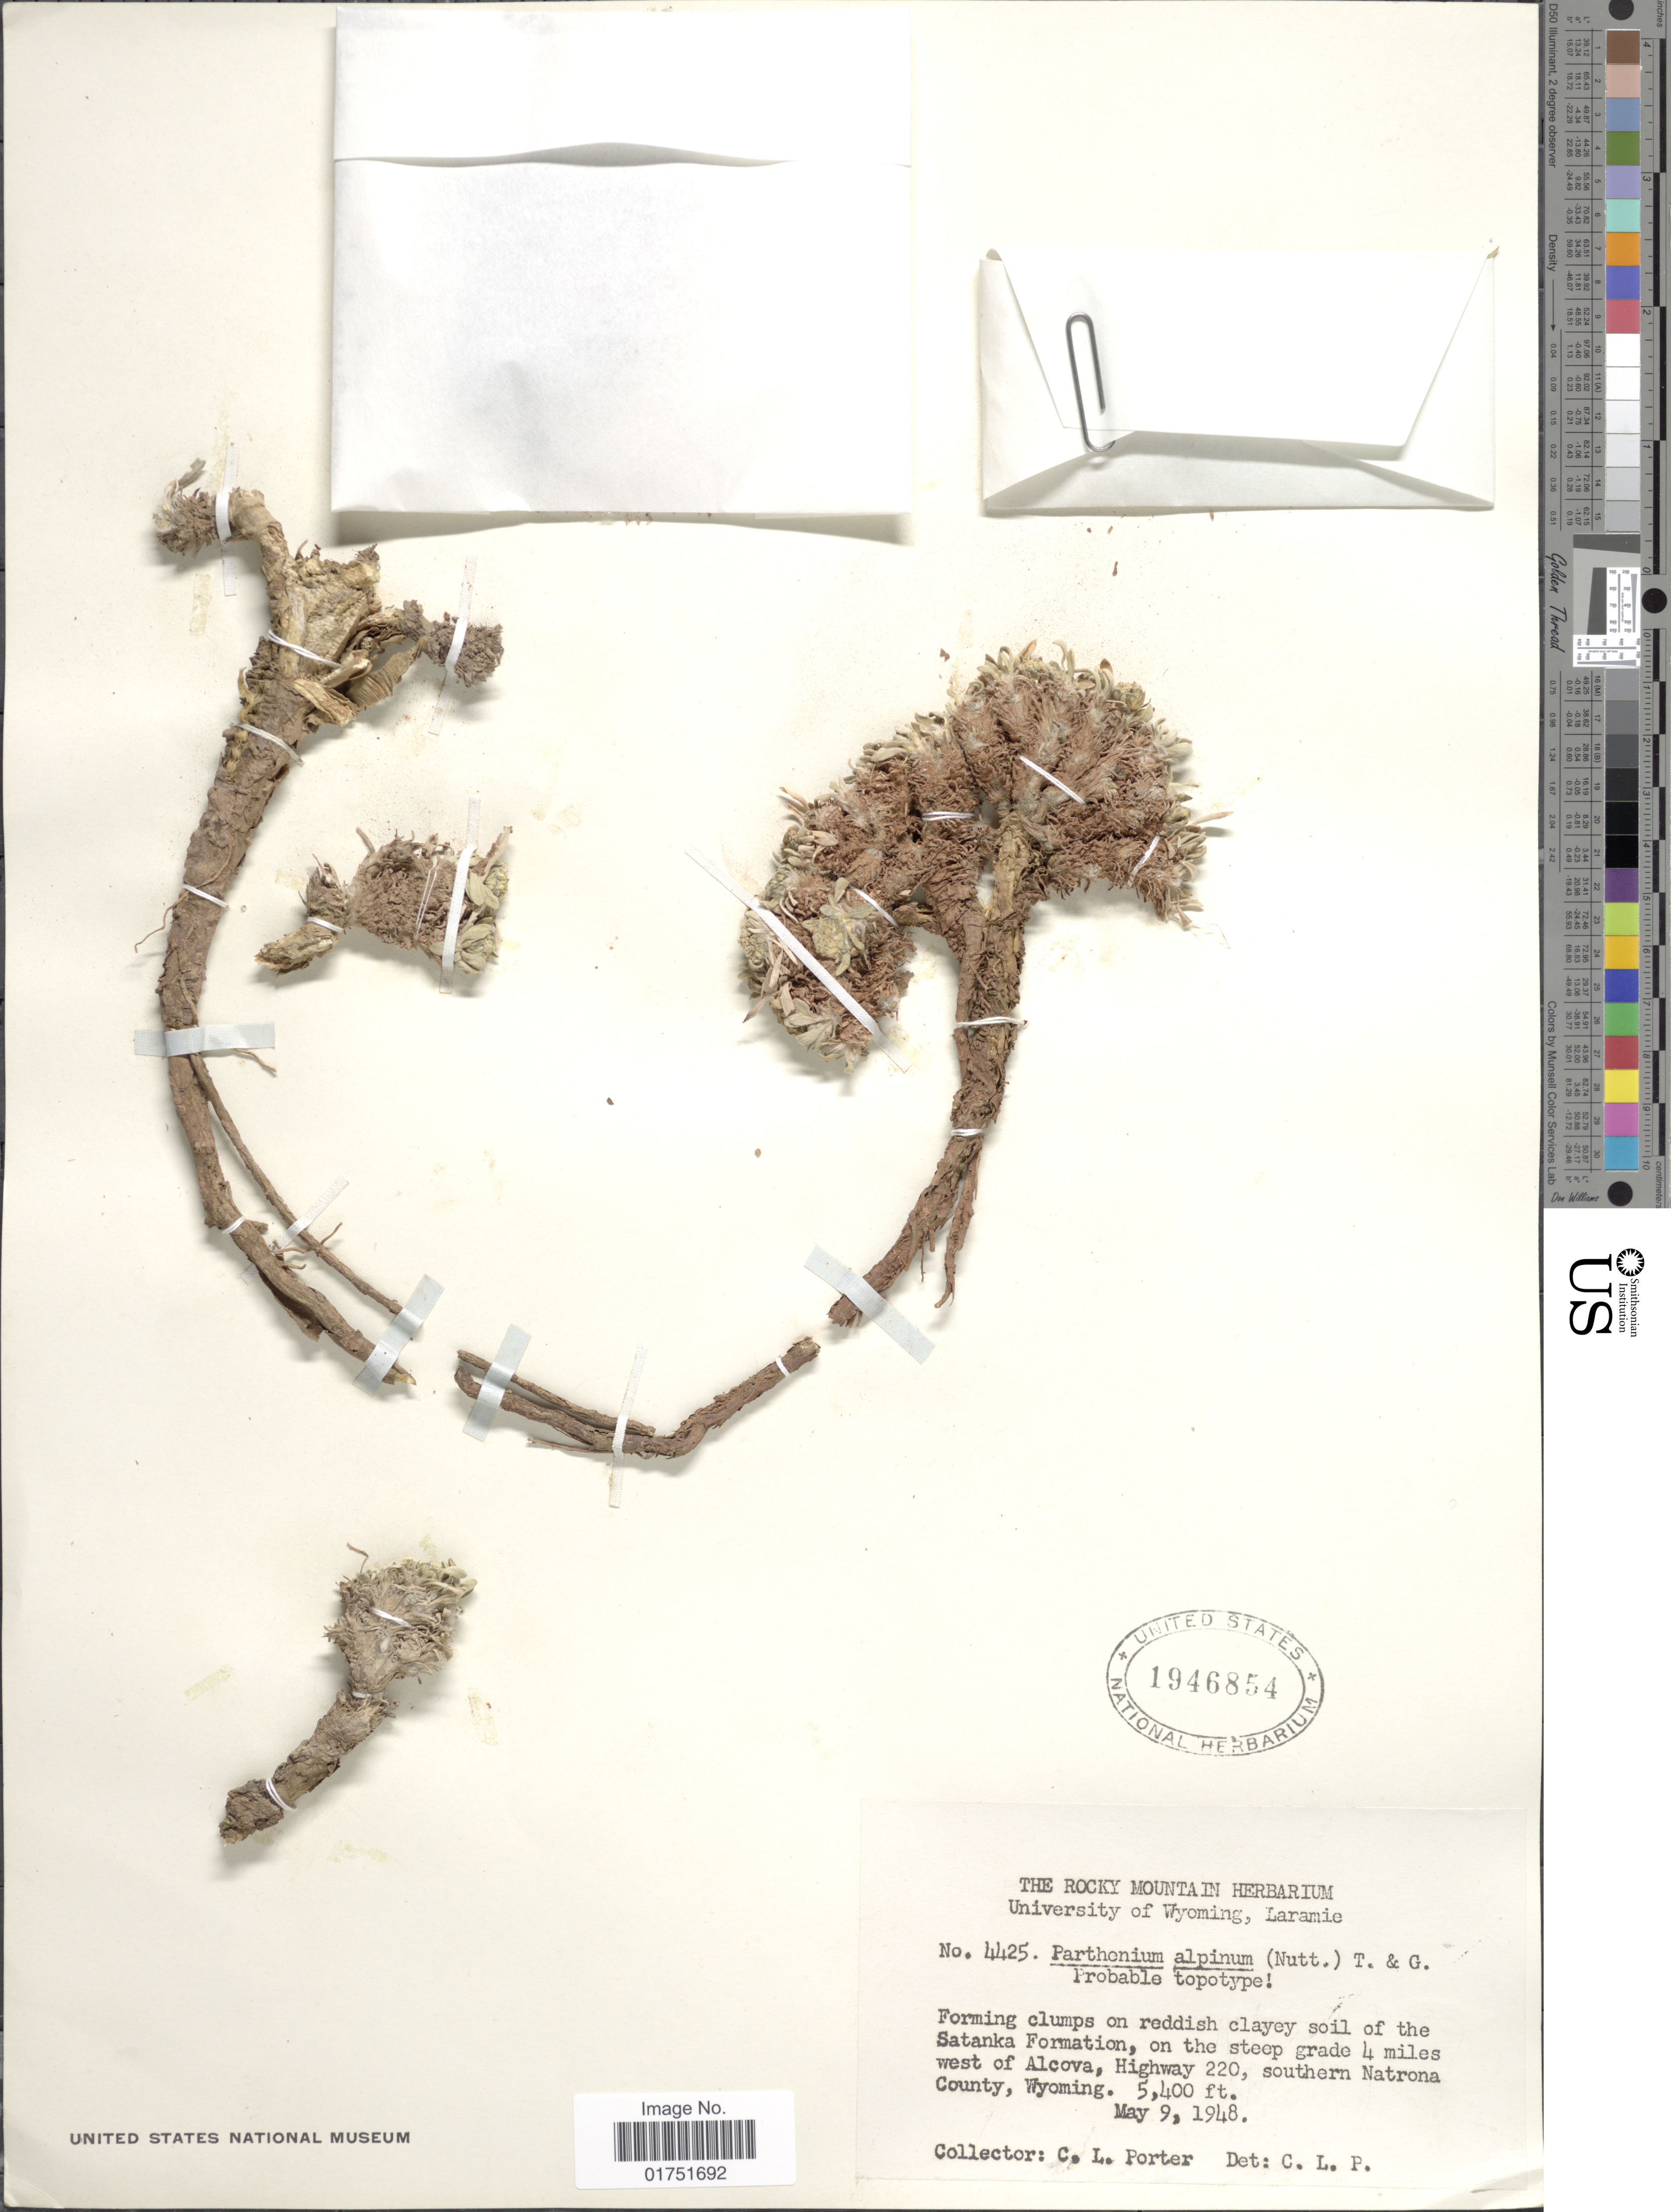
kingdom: Plantae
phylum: Tracheophyta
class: Magnoliopsida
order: Asterales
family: Asteraceae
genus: Parthenium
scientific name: Parthenium alpinum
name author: (Nutt.) Torr. & A. Gray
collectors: C. L. Porter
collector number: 4425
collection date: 1948-05-09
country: United States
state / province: Wyoming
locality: Santaka Formation, 4 miles west of Alcova, Highway 220, southern Natrona County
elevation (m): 1646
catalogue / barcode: US 1946854